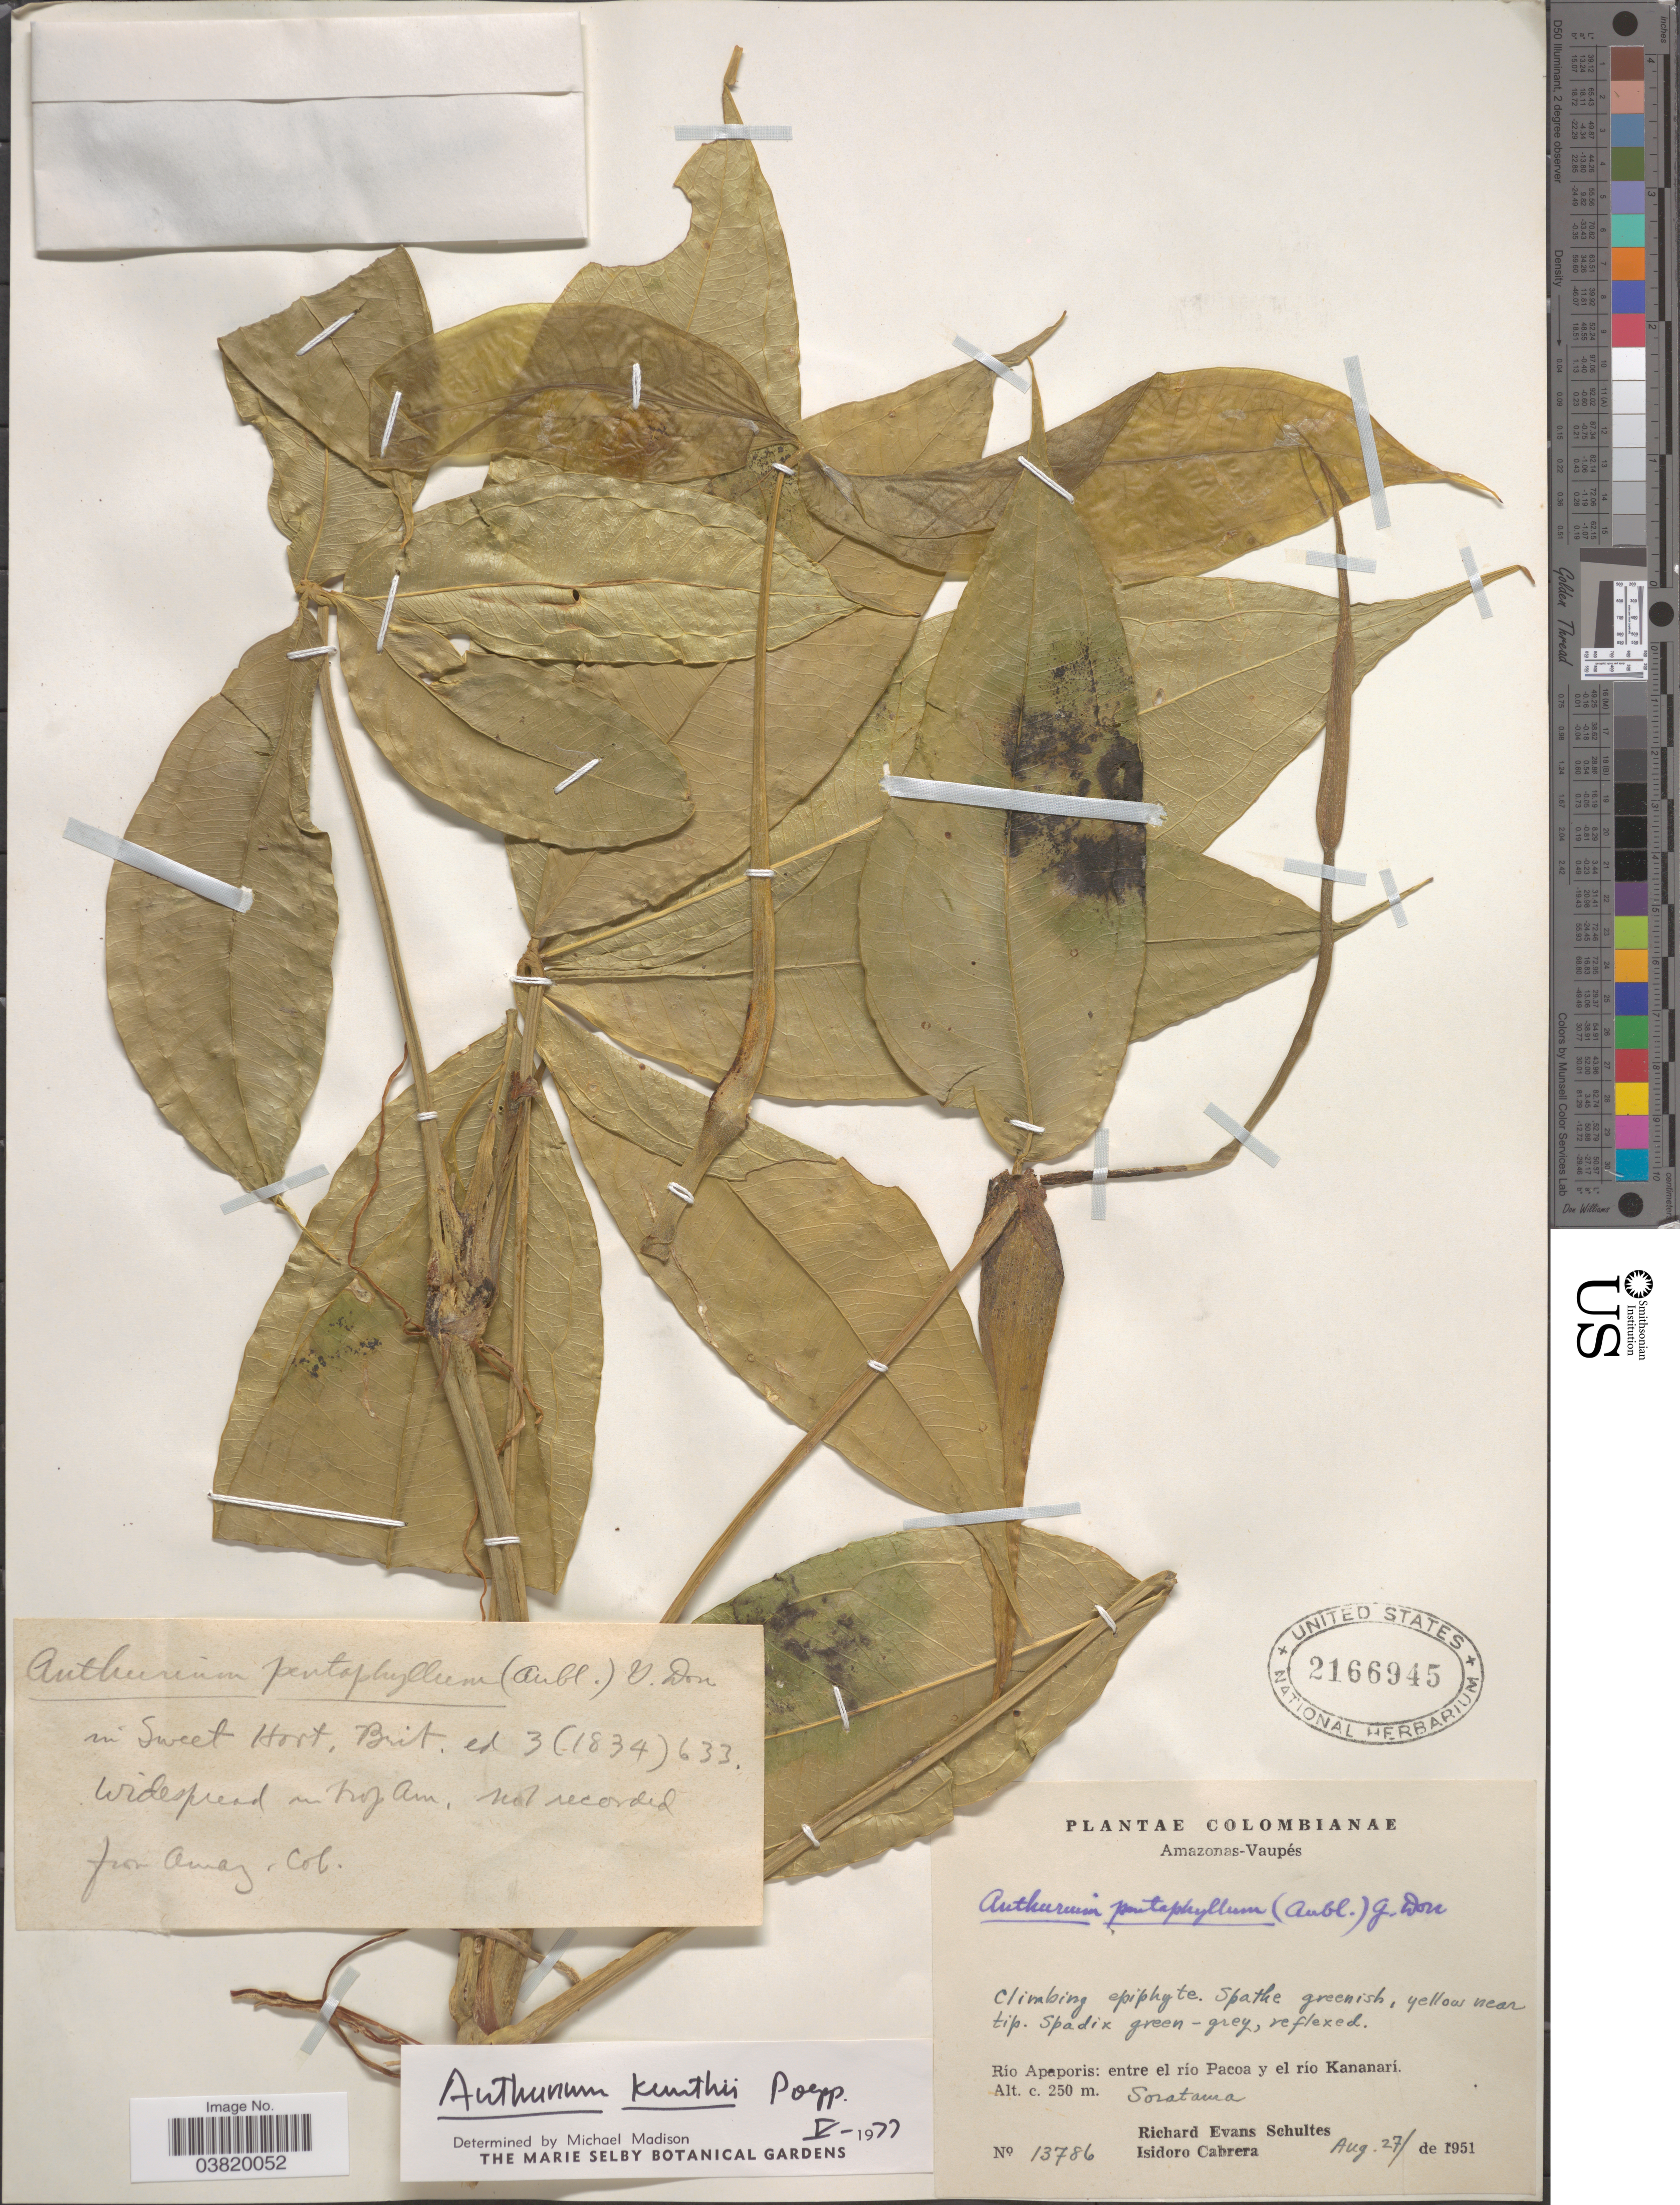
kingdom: Plantae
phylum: Tracheophyta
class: Liliopsida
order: Alismatales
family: Araceae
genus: Anthurium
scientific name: Anthurium kunthii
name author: Poepp.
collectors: R. E. Schultes & I. Cabrera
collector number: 13786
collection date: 1951-08-27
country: Colombia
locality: Amazonas-Vaupés. Río Apaporis: entre el río Pacoa y el rio Kananari.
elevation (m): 250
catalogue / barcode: US 2166945